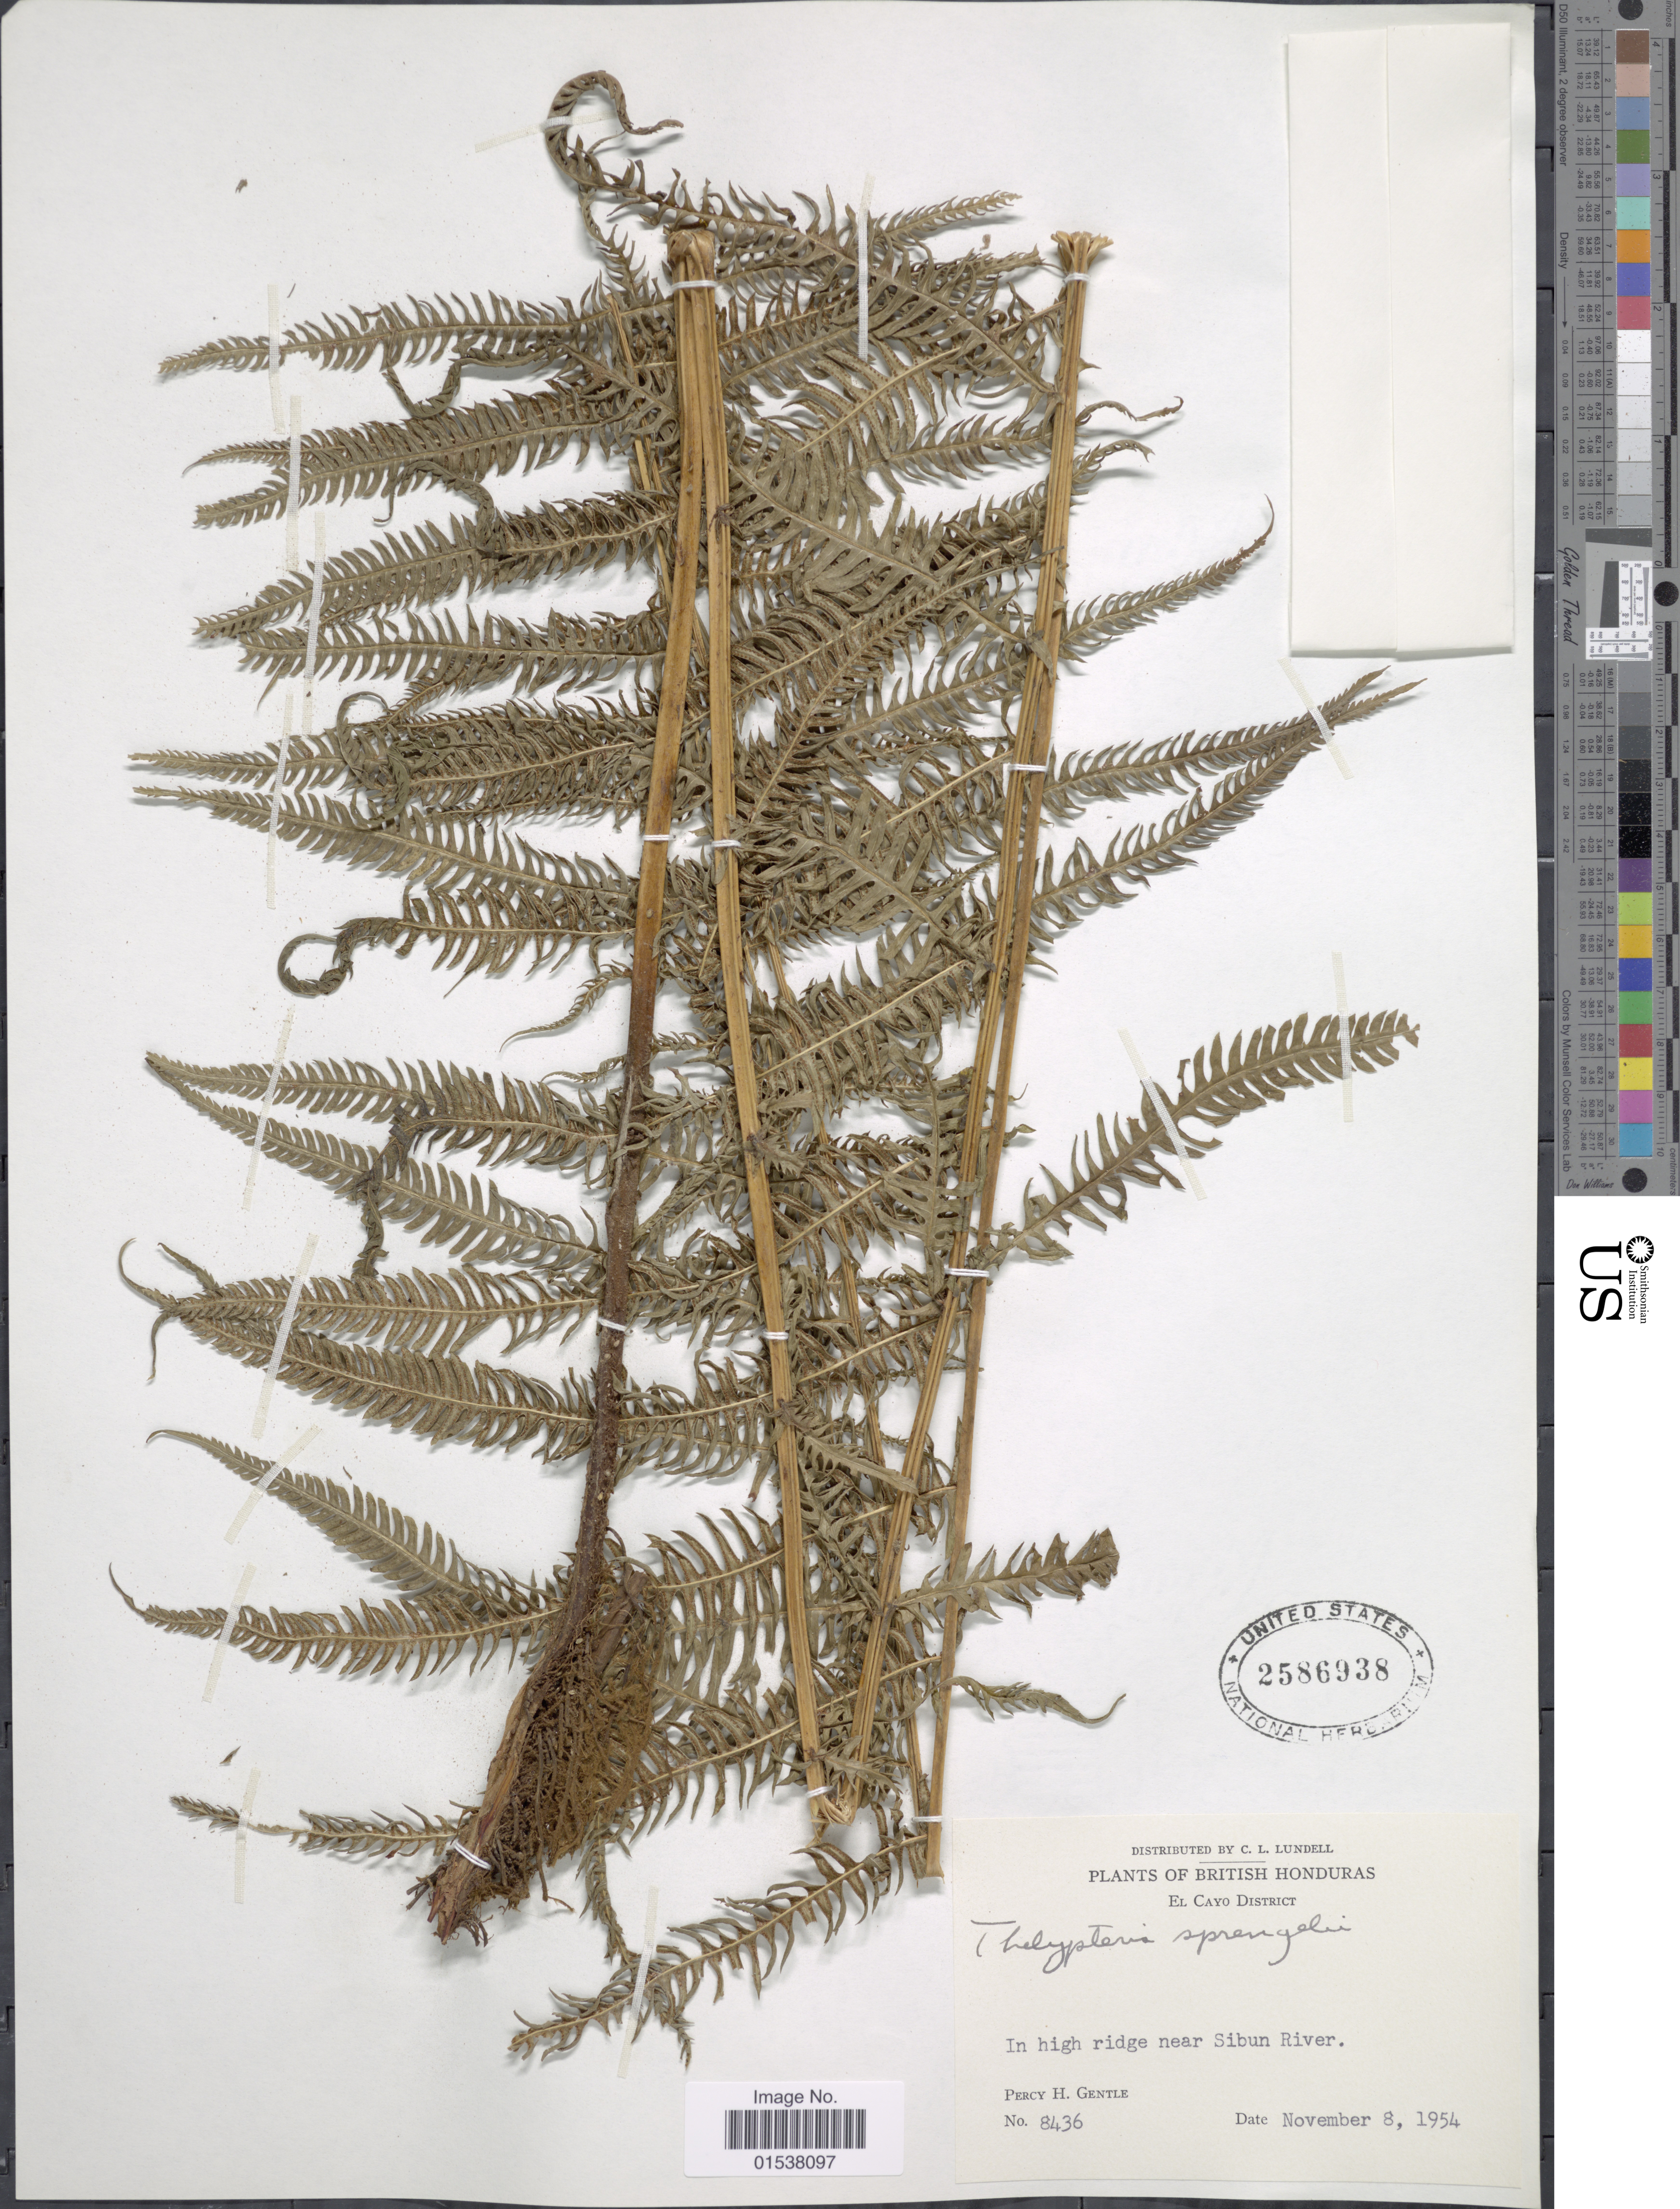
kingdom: Plantae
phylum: Tracheophyta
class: Polypodiopsida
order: Polypodiales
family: Thelypteridaceae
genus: Amauropelta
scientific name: Amauropelta balbisii (Spreng.) comb. nov., ined. 2015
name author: (Spreng.)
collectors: P. H. Gentle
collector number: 8436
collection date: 1954-11-08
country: Belize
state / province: Cayo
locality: British Honduras, El CayoDistrict, in high ridge near Sibun River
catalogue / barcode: US 2586938